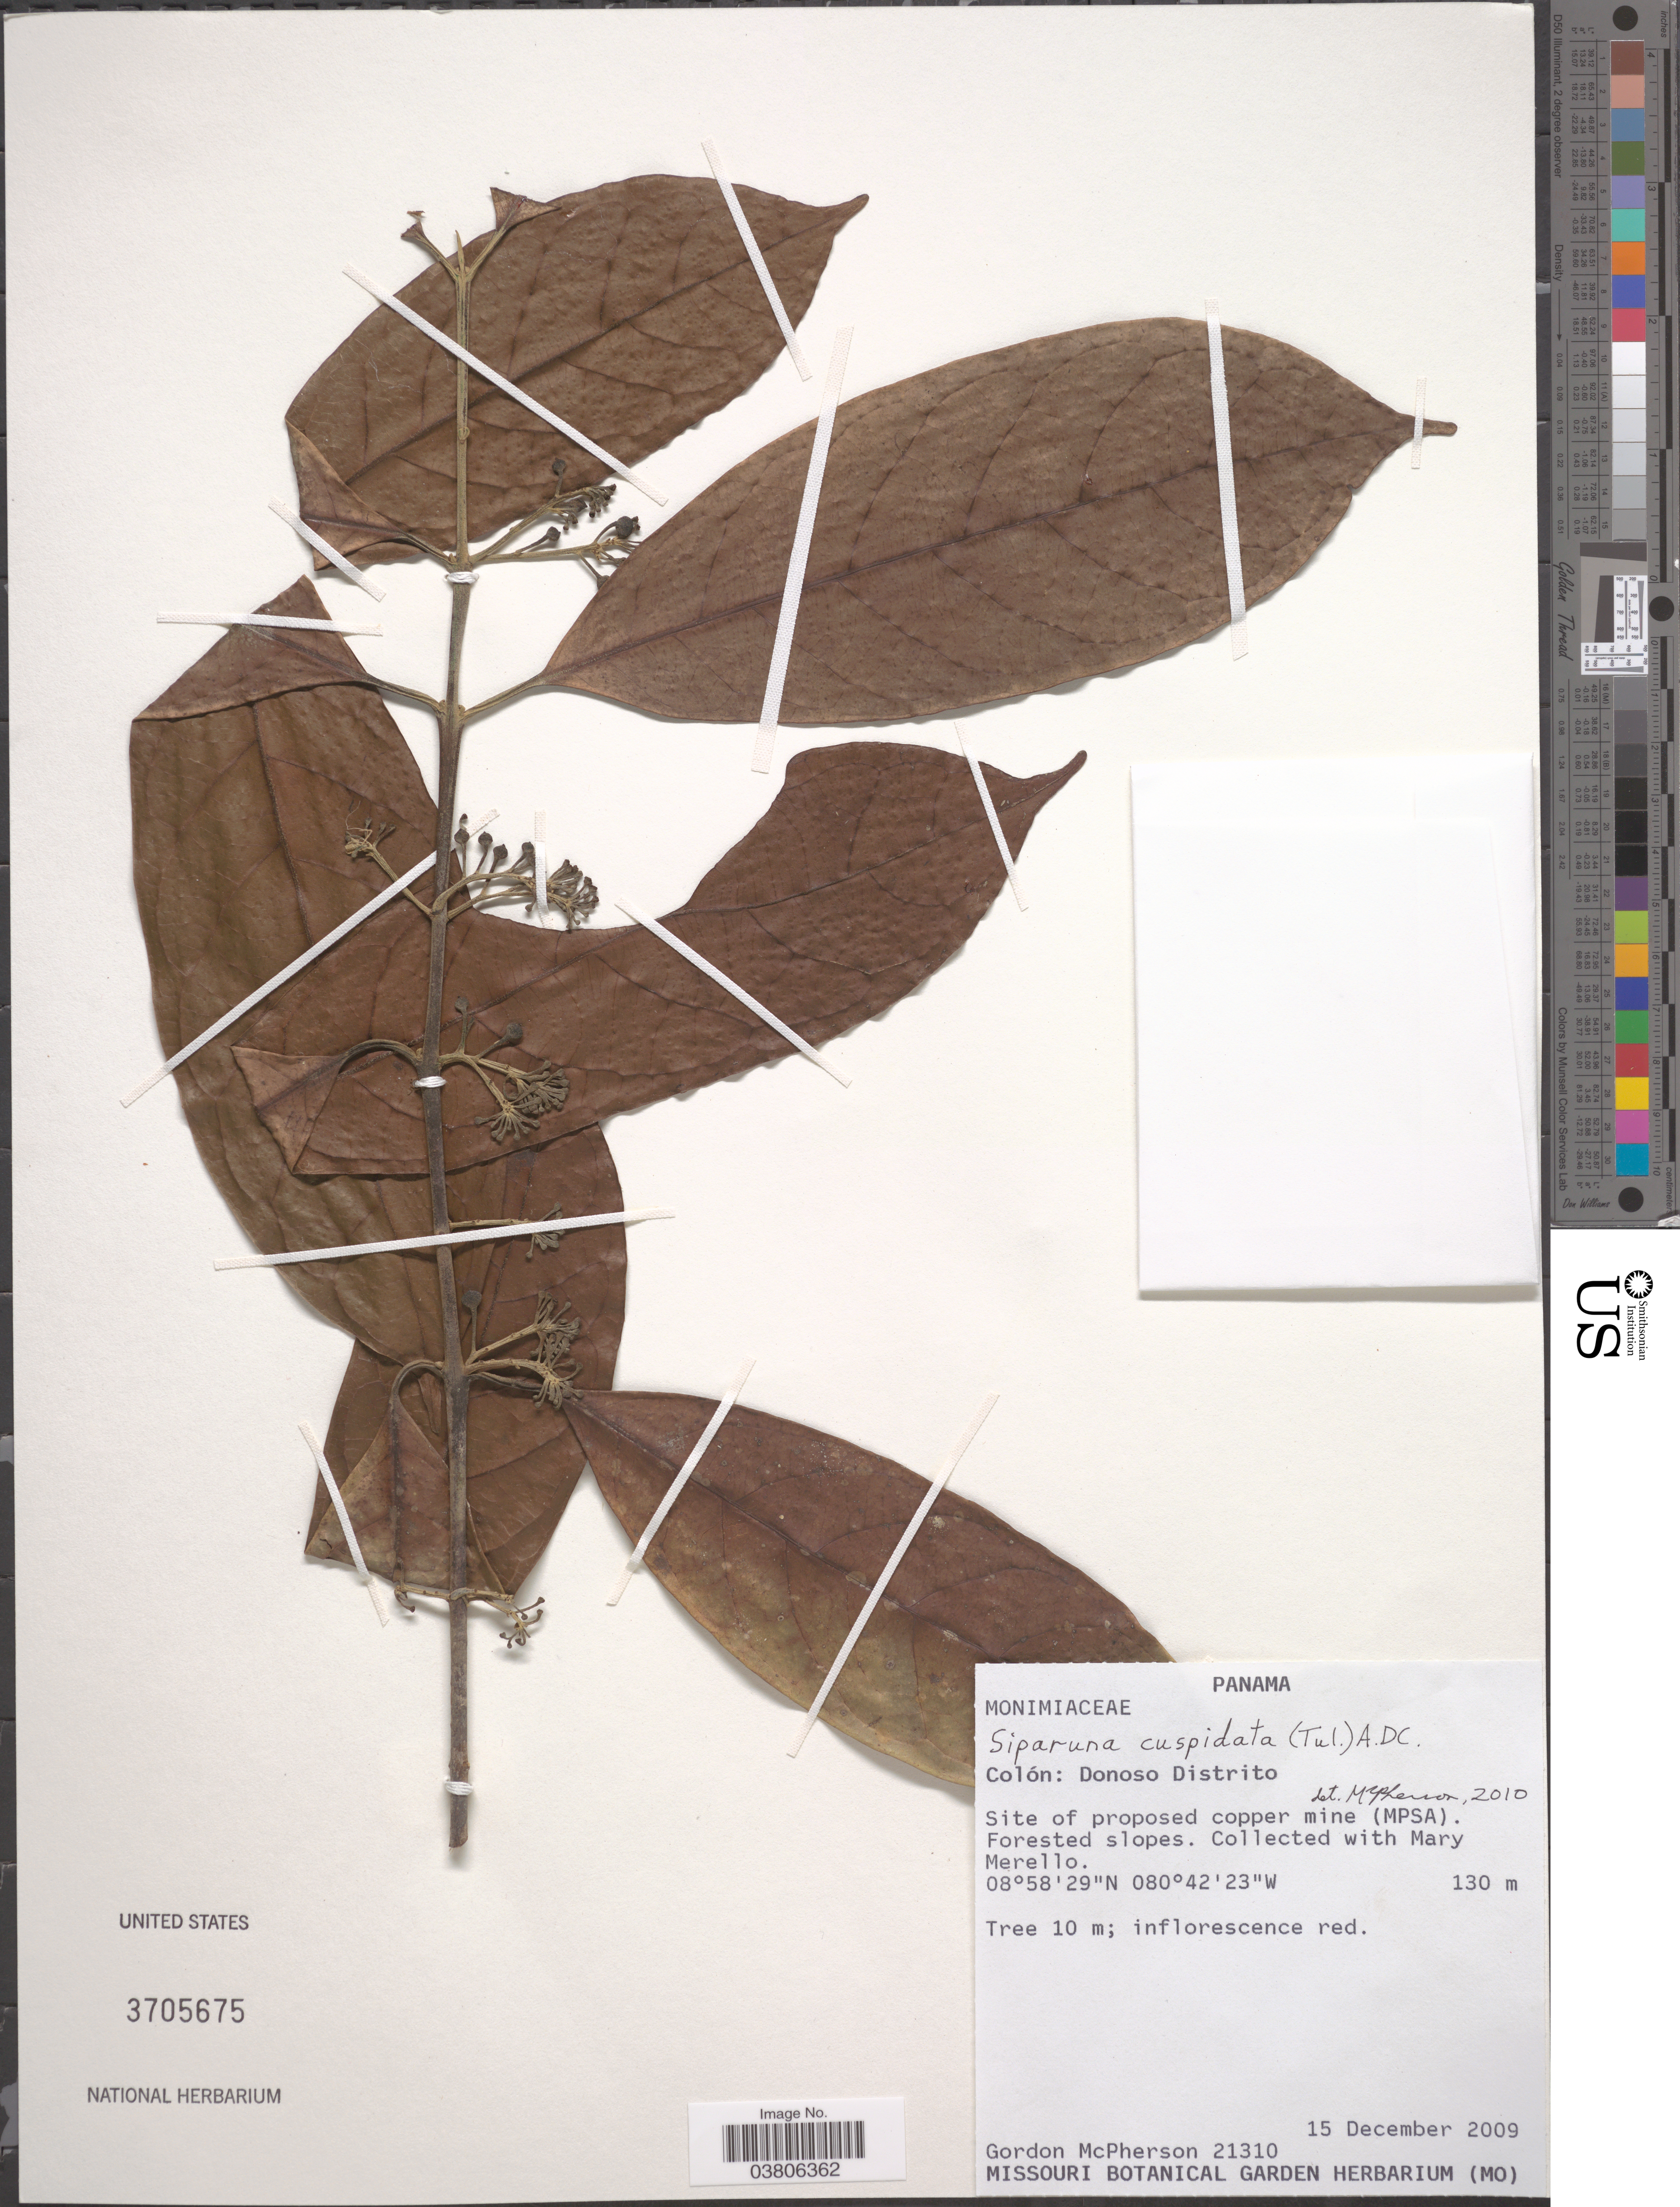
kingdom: Plantae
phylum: Tracheophyta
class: Magnoliopsida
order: Laurales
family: Siparunaceae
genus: Siparuna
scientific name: Siparuna cuspidata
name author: (Tul.) A. DC.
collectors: G. McPherson & M. Merello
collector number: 21310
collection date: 2009-12-15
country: Panama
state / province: Colón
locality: Donoso Distrito. Site of proposed copper mine (MPSA).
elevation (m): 130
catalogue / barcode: US 3705675